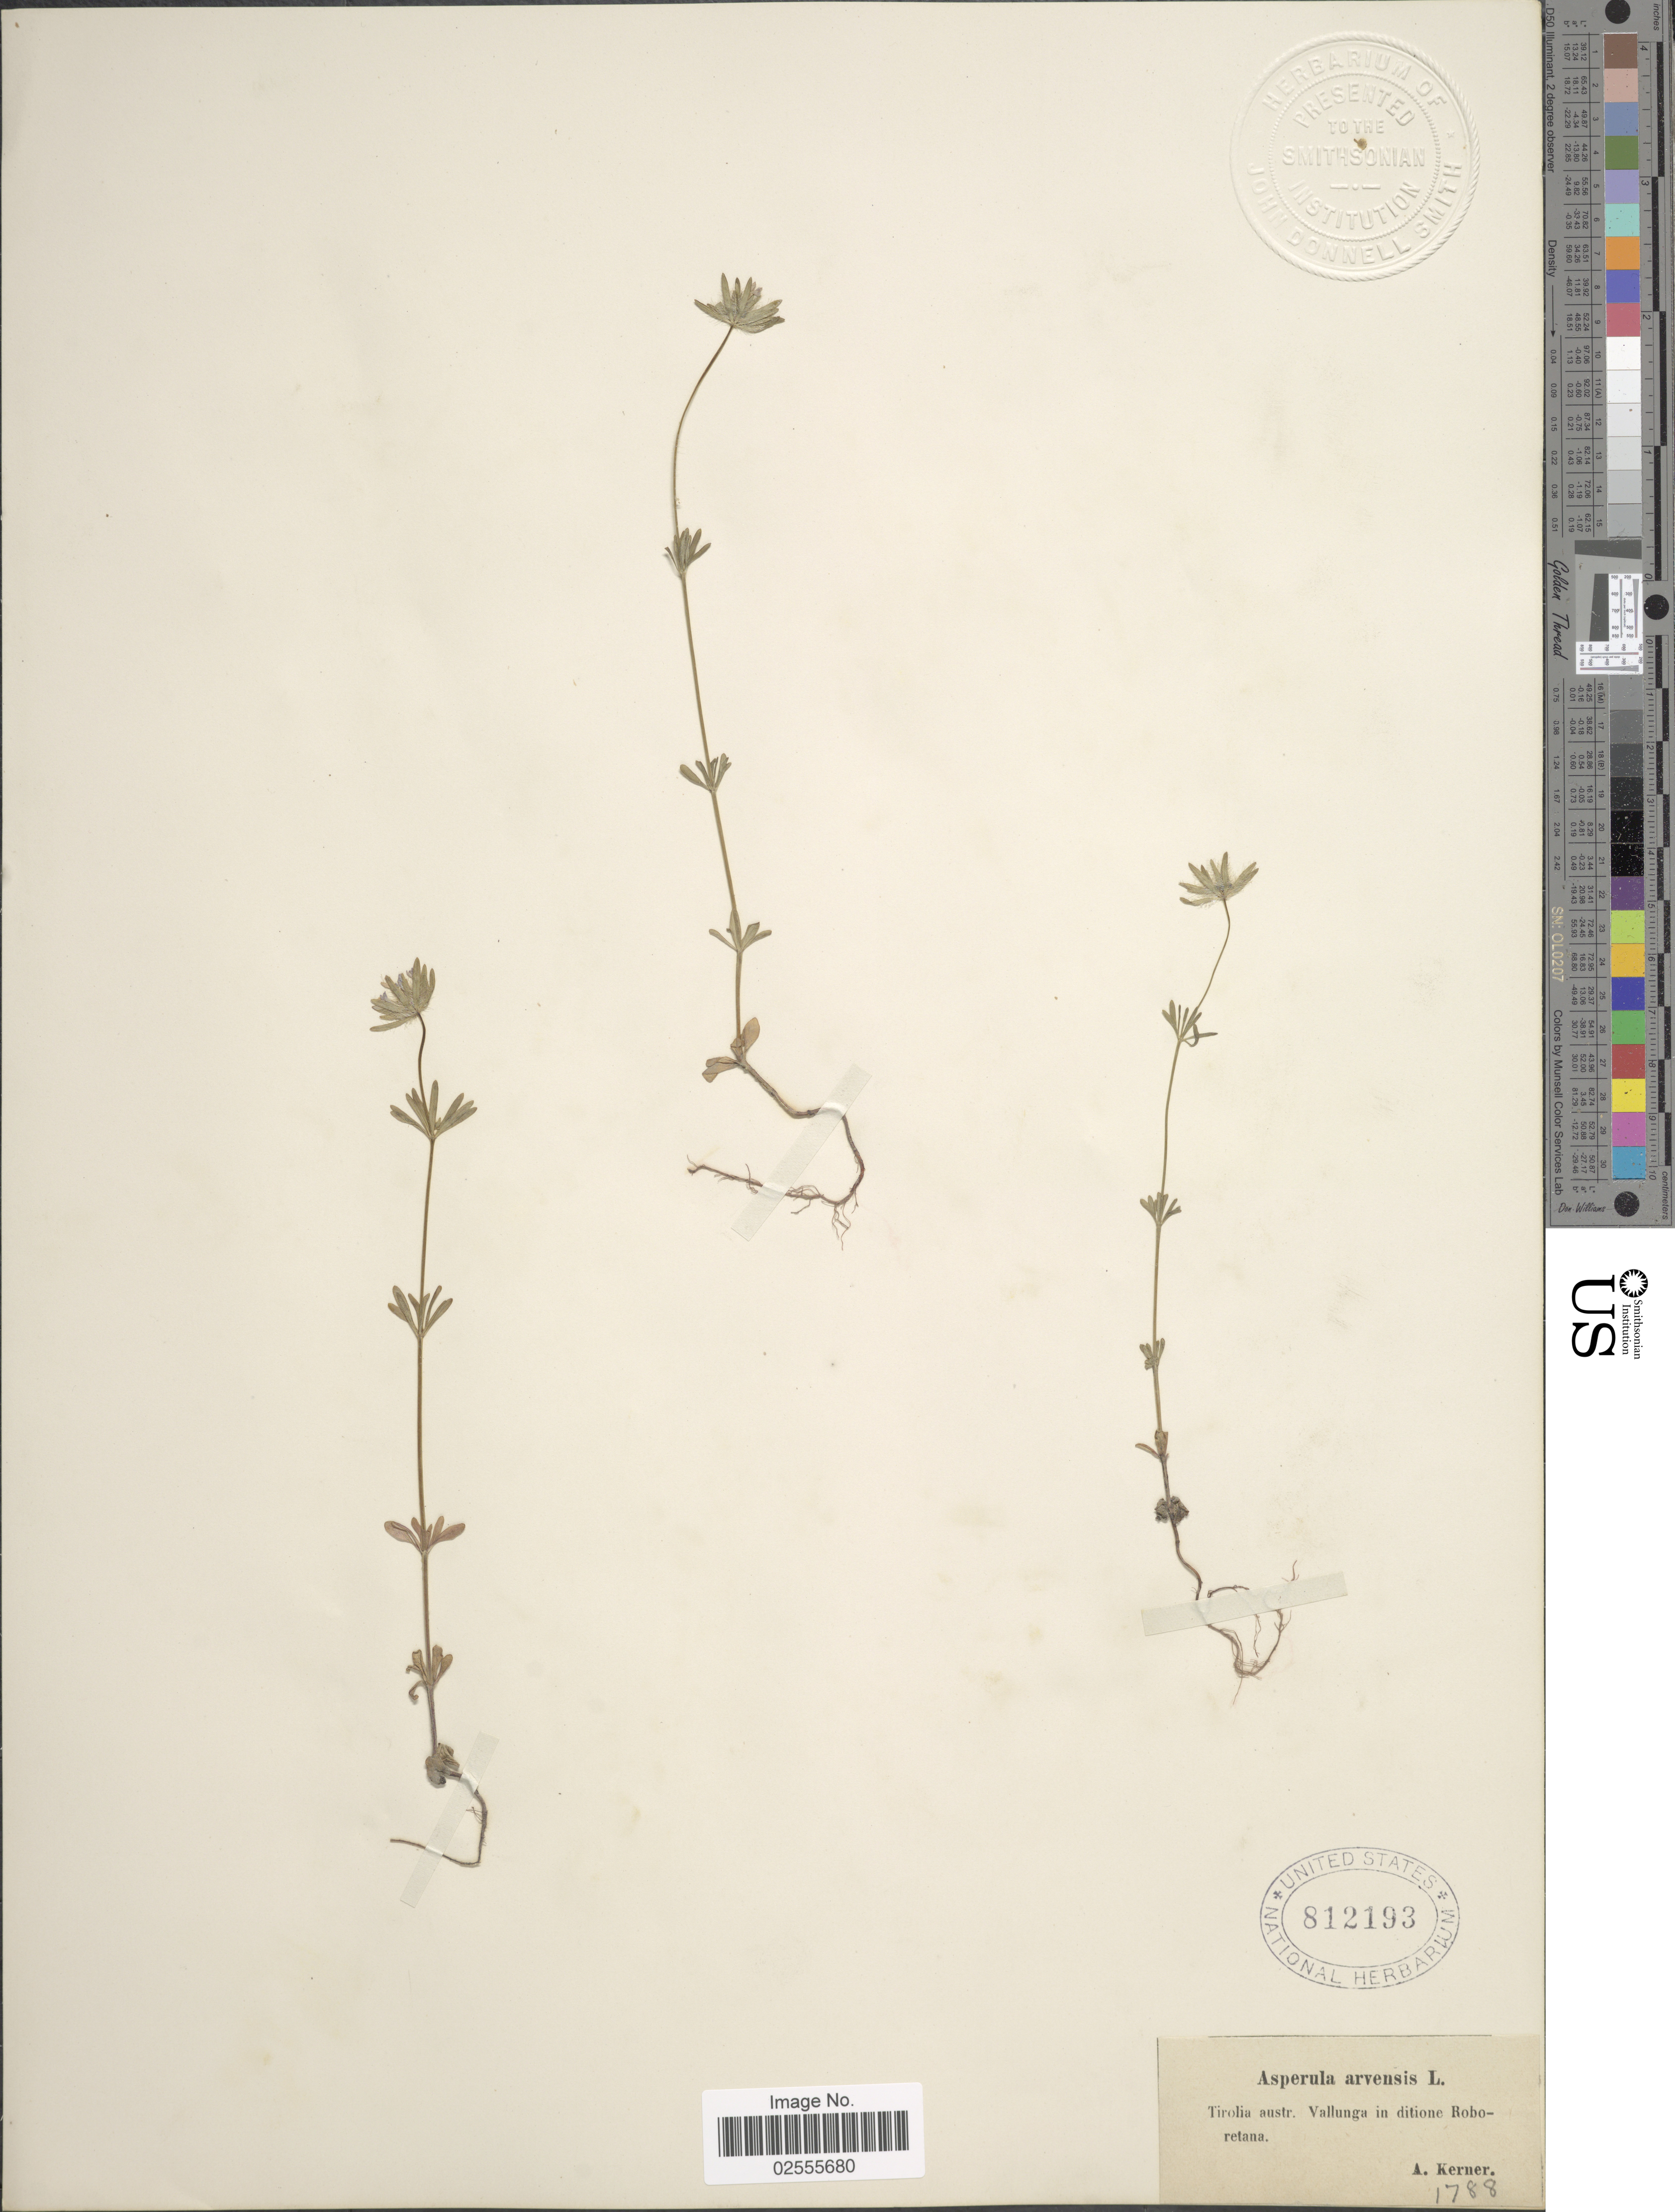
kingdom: Plantae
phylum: Tracheophyta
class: Magnoliopsida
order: Gentianales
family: Rubiaceae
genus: Asperula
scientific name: Asperula arvensis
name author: L.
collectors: A. Kerner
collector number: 1788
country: Austria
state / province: Tirol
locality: Tirolia austr. Vallunga in ditione Roboretana.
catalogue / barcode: US 812193